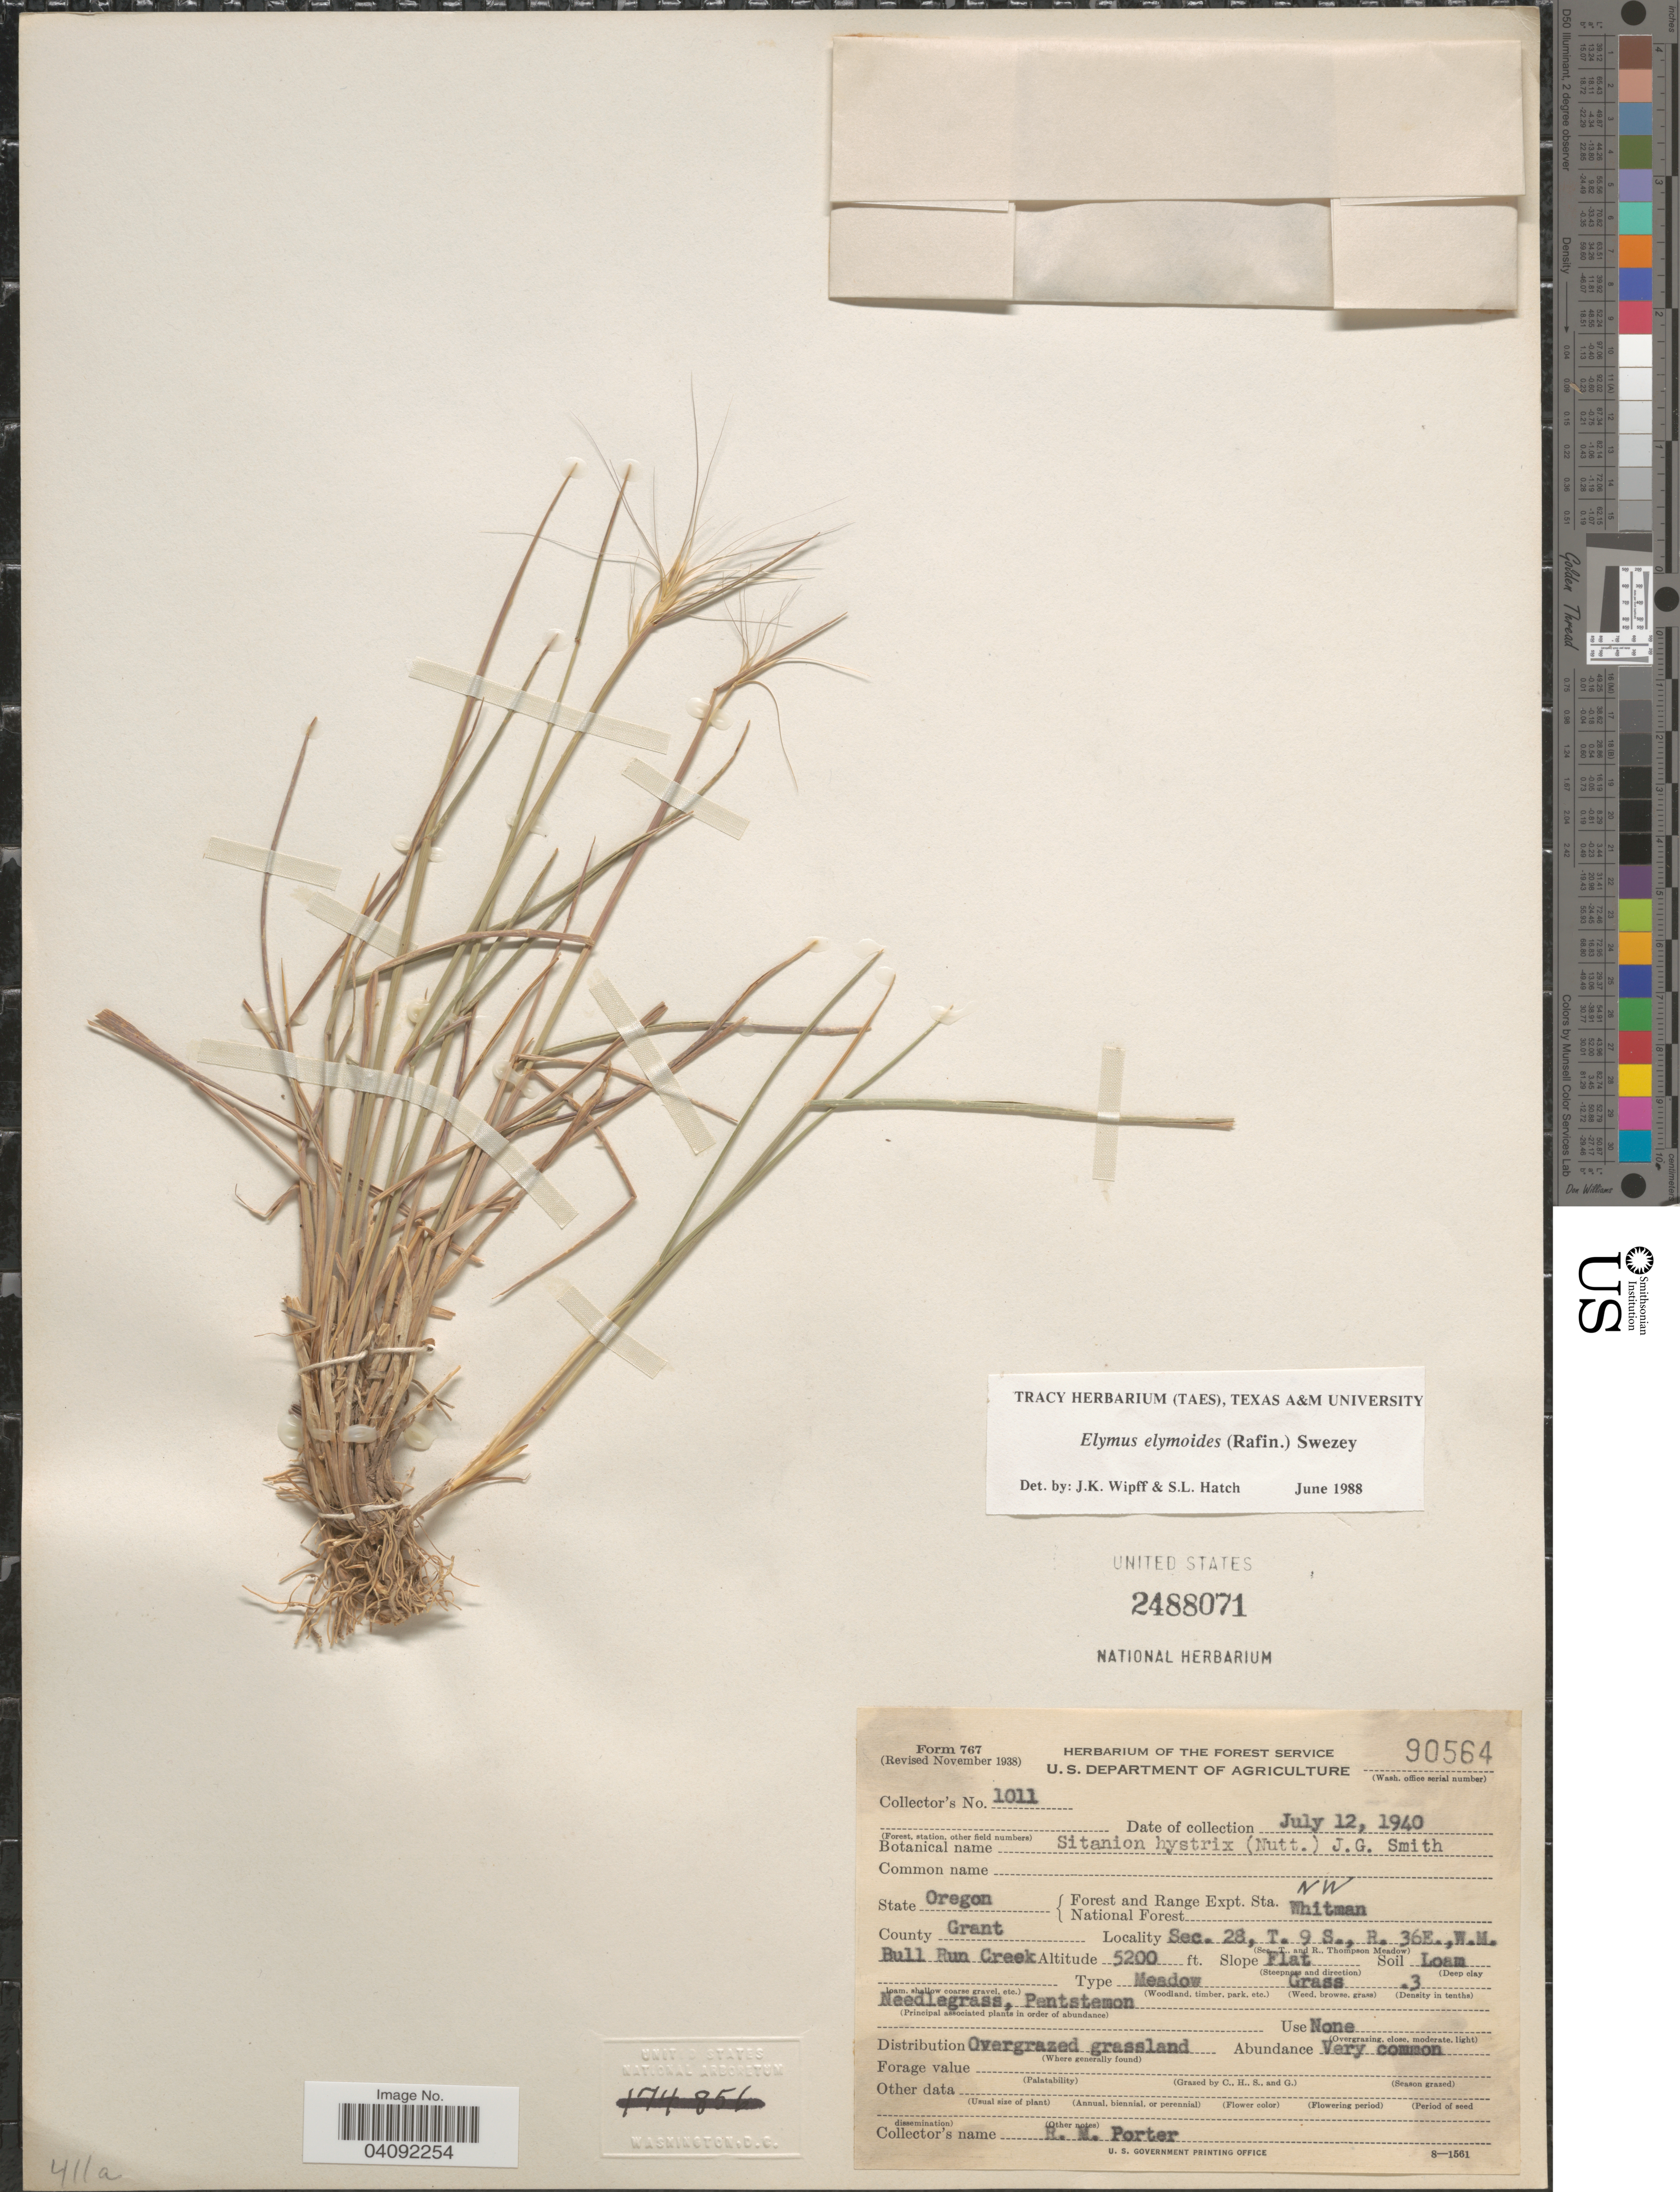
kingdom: Plantae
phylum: Tracheophyta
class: Liliopsida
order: Poales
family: Poaceae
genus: Elymus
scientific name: Elymus elymoides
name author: (Raf.) Swezey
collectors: R. Porter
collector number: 1011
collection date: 1940-07-12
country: United States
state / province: Oregon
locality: Forest and Range Expt. Sta. National Forest NW Whitman. County Grant. Sec. 28, T. 9 S., R. 36E., W.M. Bull Run Creek.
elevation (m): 1585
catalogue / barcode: US 2488071